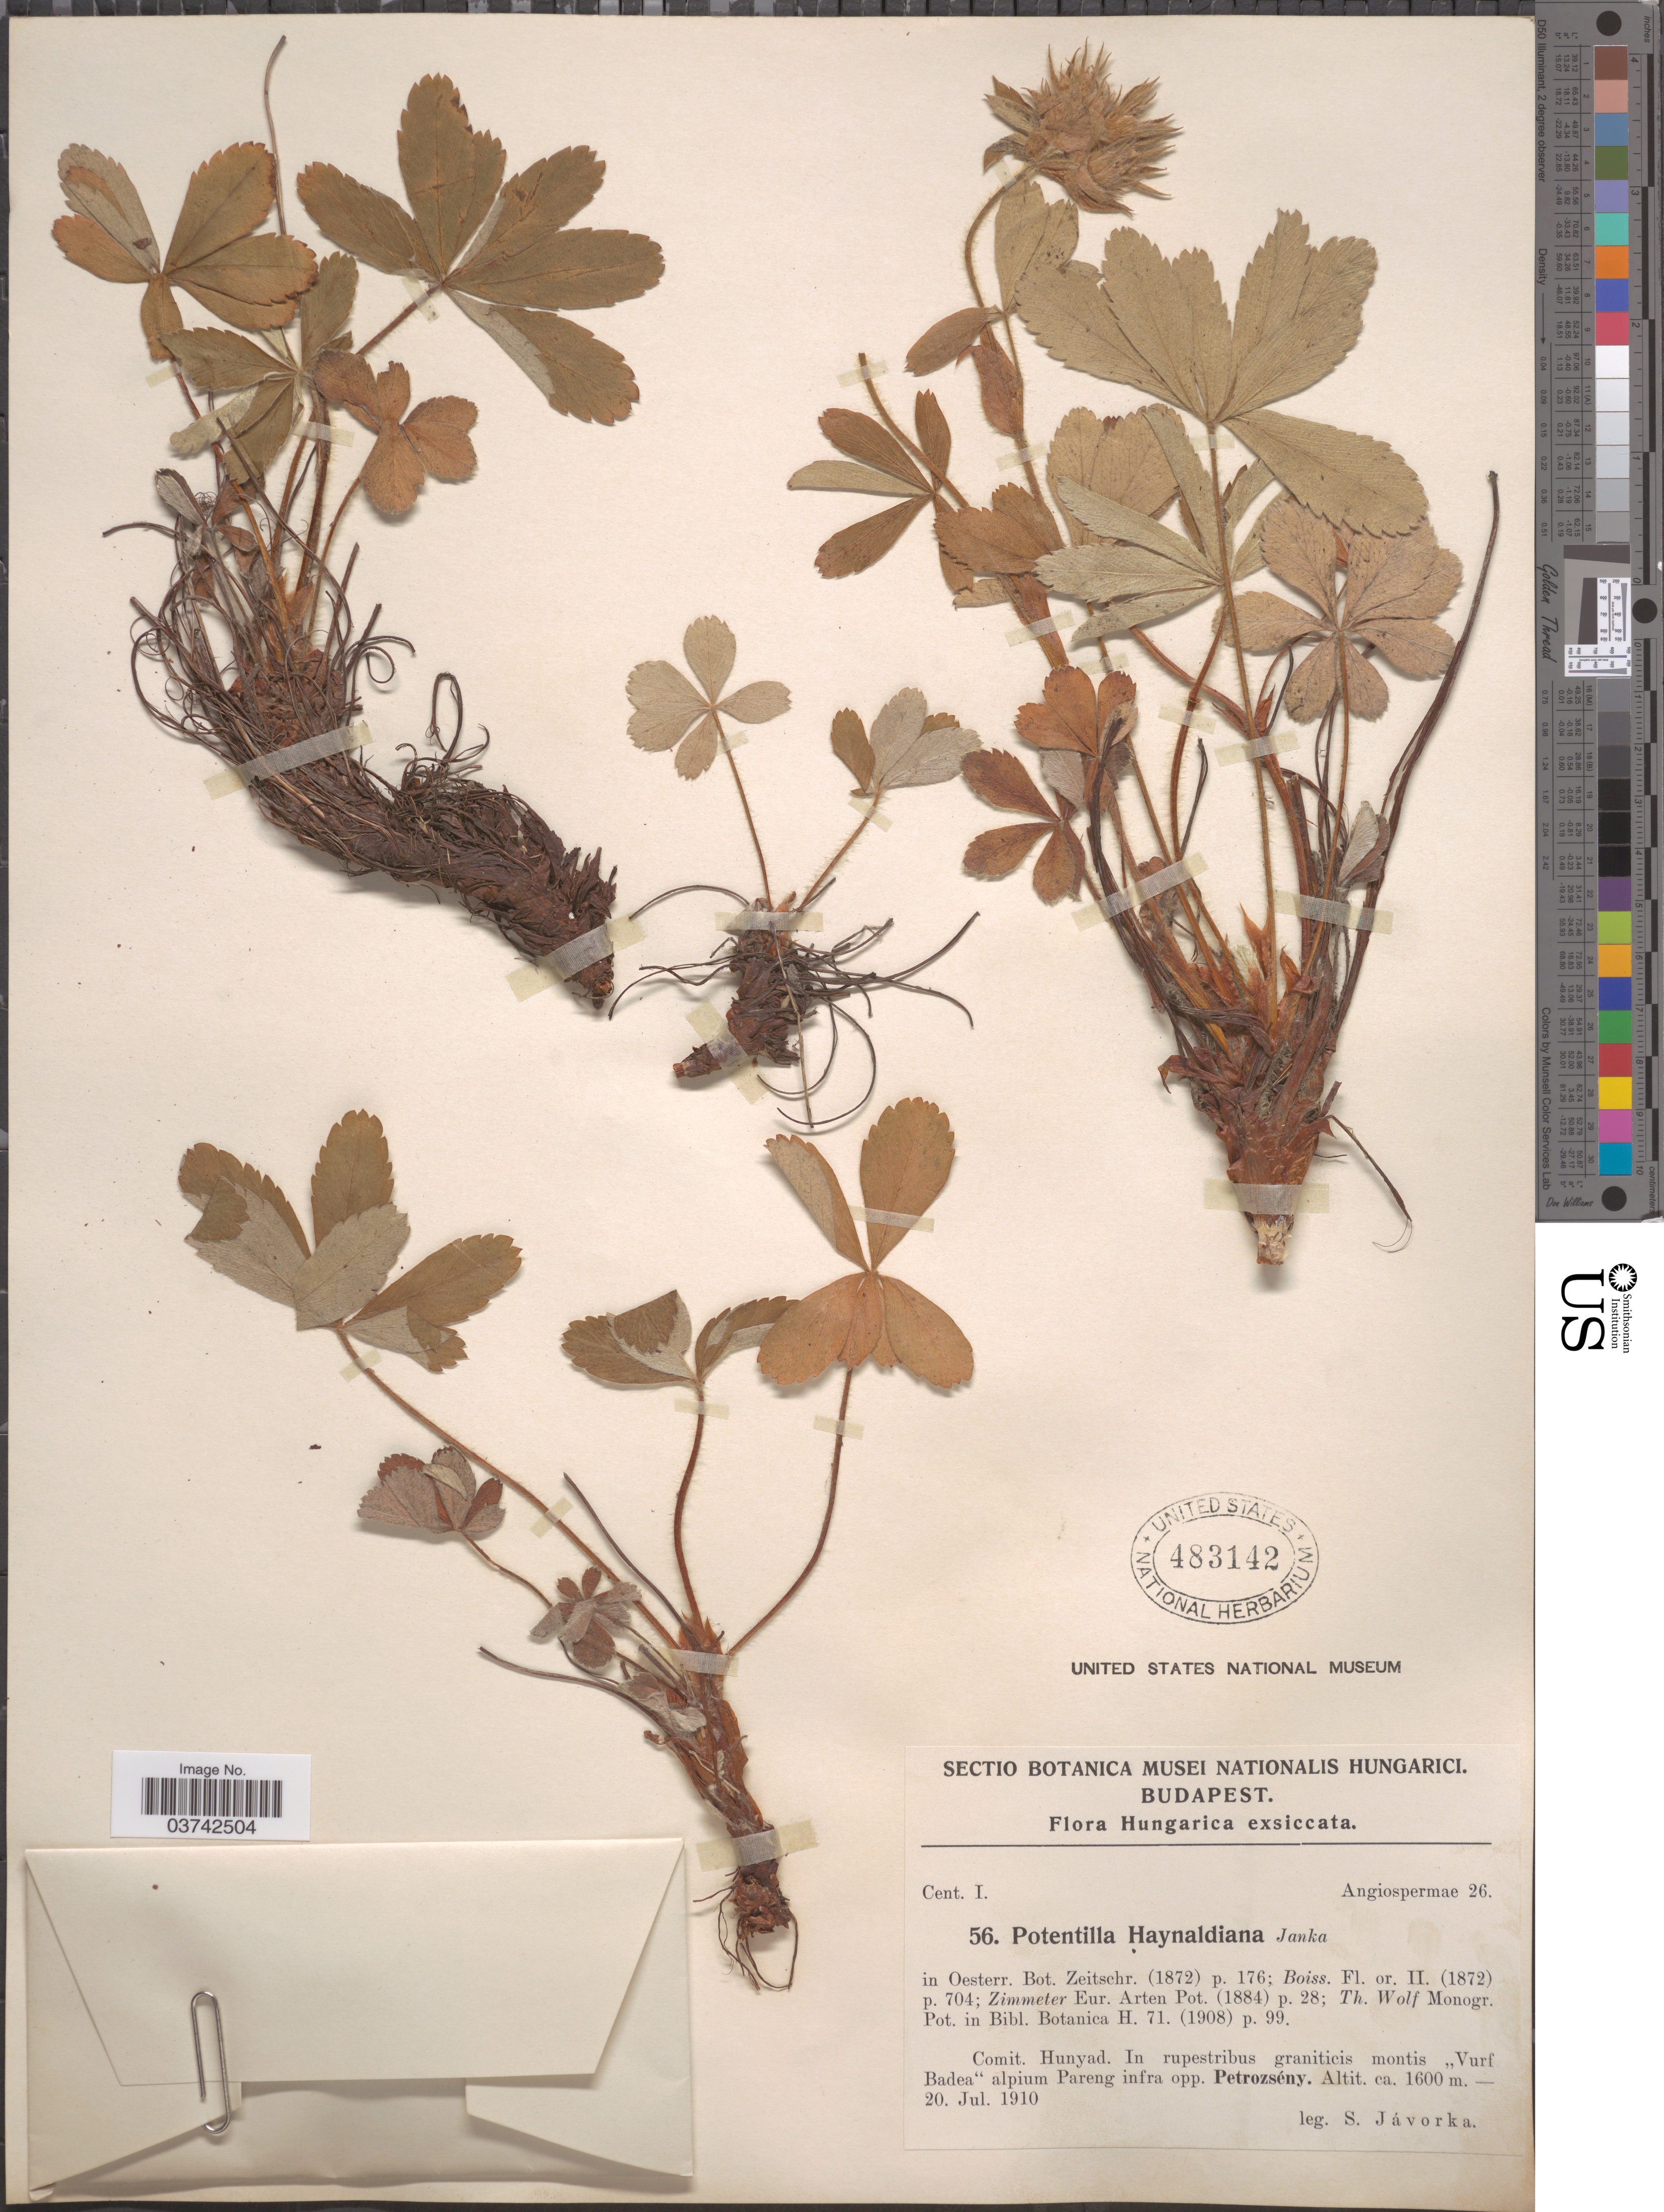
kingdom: Plantae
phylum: Tracheophyta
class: Magnoliopsida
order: Rosales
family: Rosaceae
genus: Potentilla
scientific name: Potentilla haynaldiana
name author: Janka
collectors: S. Javorka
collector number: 56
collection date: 1910-07-20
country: Hungary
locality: Comit. Hunyad. In rupestribus graniticis montis „Vurf Badea“ alpium Pareng infra opp. Petrozsény.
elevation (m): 1600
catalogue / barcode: US 483142